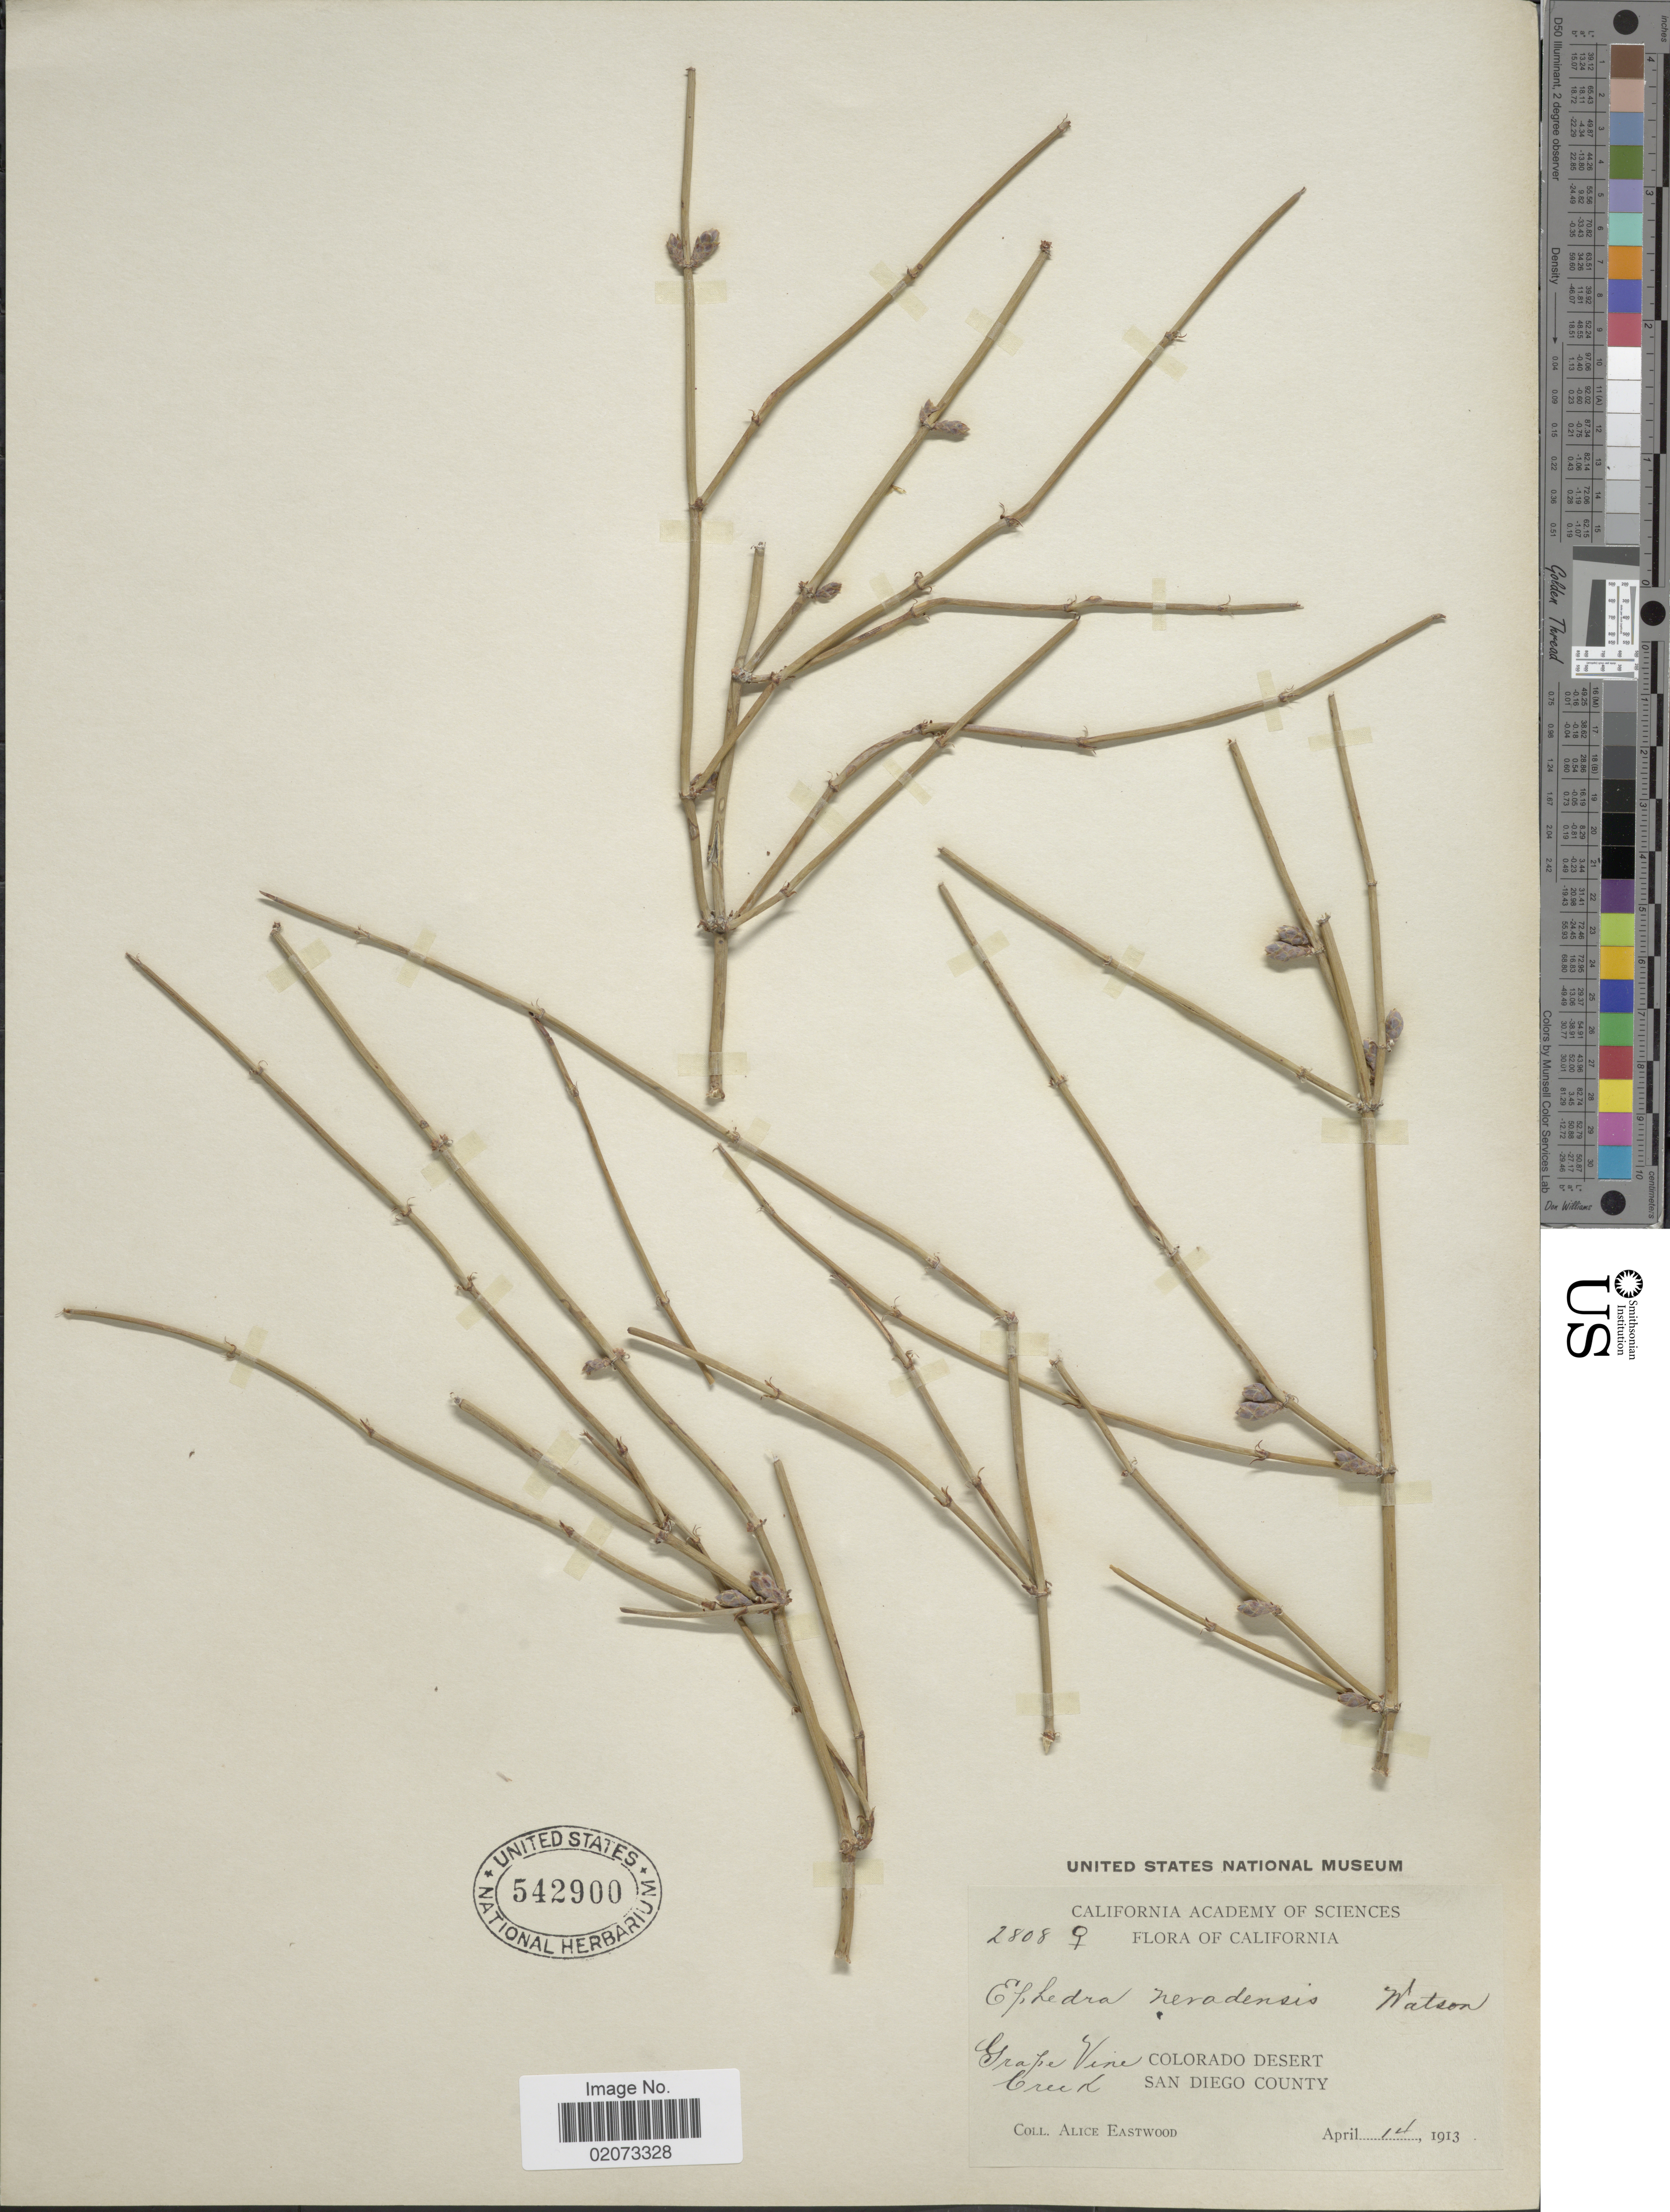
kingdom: Plantae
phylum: Tracheophyta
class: Gnetopsida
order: Ephedrales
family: Ephedraceae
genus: Ephedra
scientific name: Ephedra nevadensis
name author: S. Watson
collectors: A. Eastwood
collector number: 2808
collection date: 1913-04-14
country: United States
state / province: California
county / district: San Diego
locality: California. Grape Vine Creek, Colorado Desert San Diego County.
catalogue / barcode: US 542900